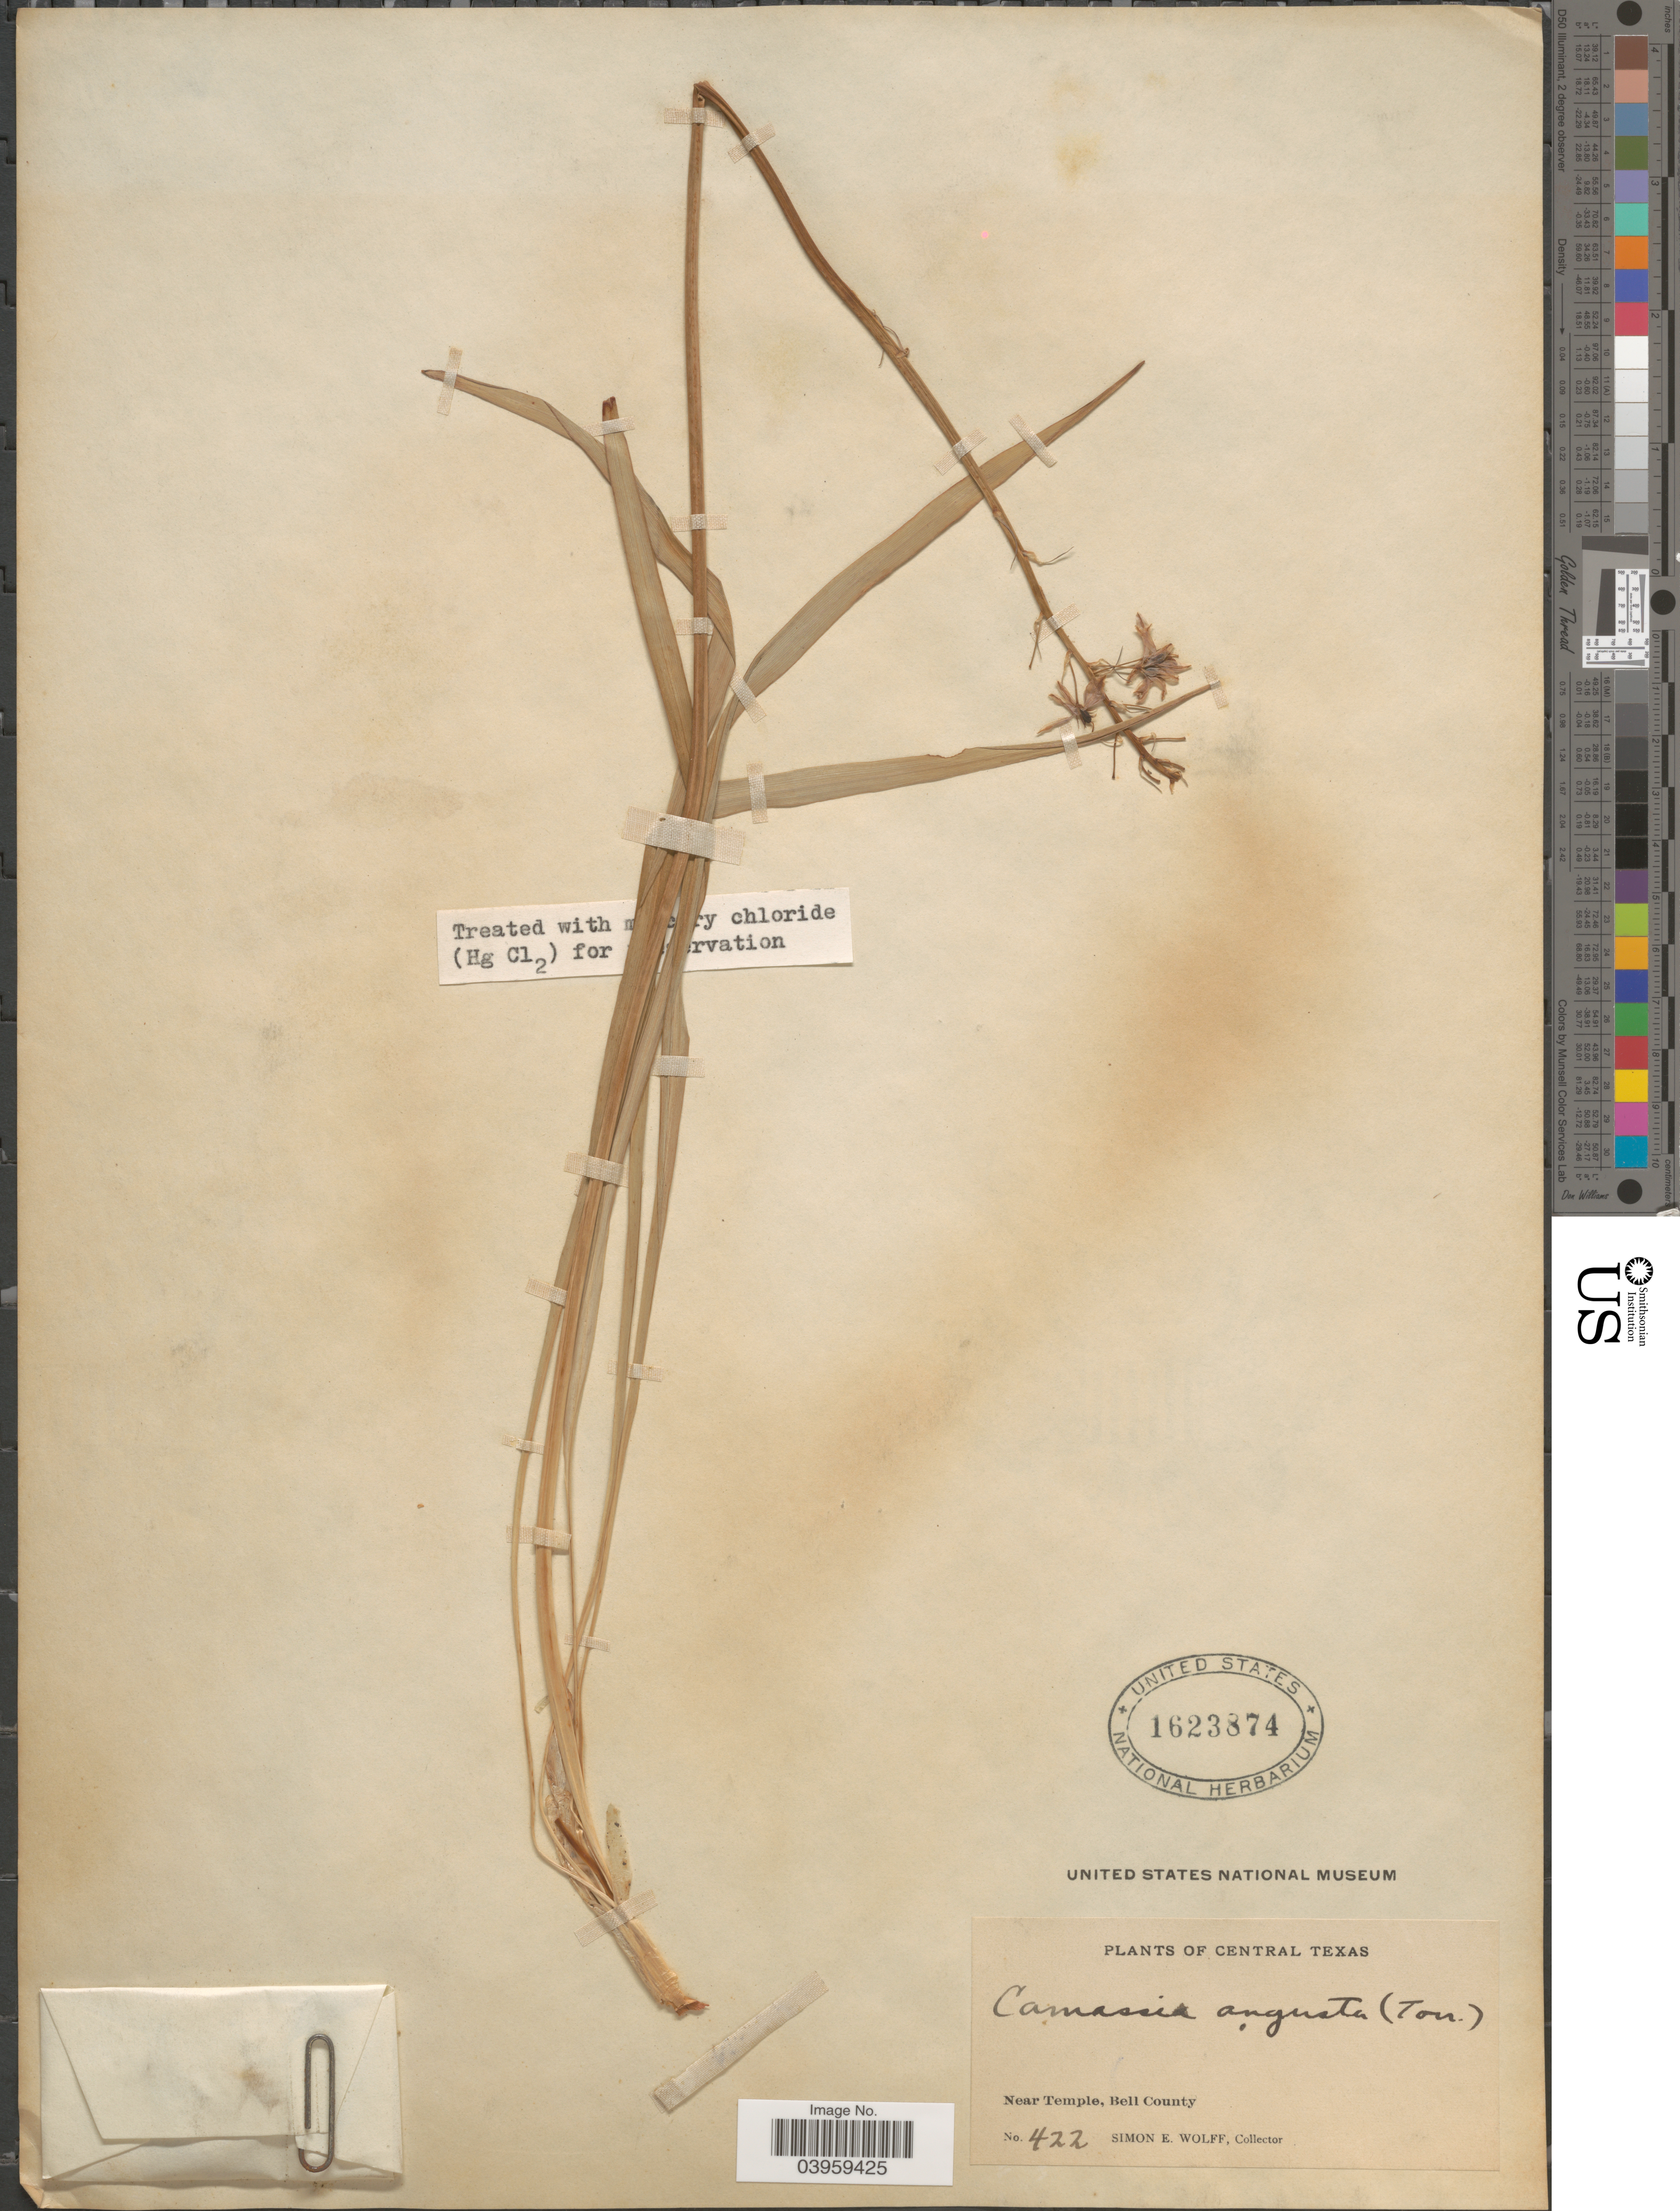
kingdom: Plantae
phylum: Tracheophyta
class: Liliopsida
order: Asparagales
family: Asparagaceae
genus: Camassia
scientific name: Camassia angusta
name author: (Engelm.) Blank.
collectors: S. E. Wolff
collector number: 422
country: United States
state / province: Texas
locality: Central Texas. Near Temple, Bell County.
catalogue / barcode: US 1623874